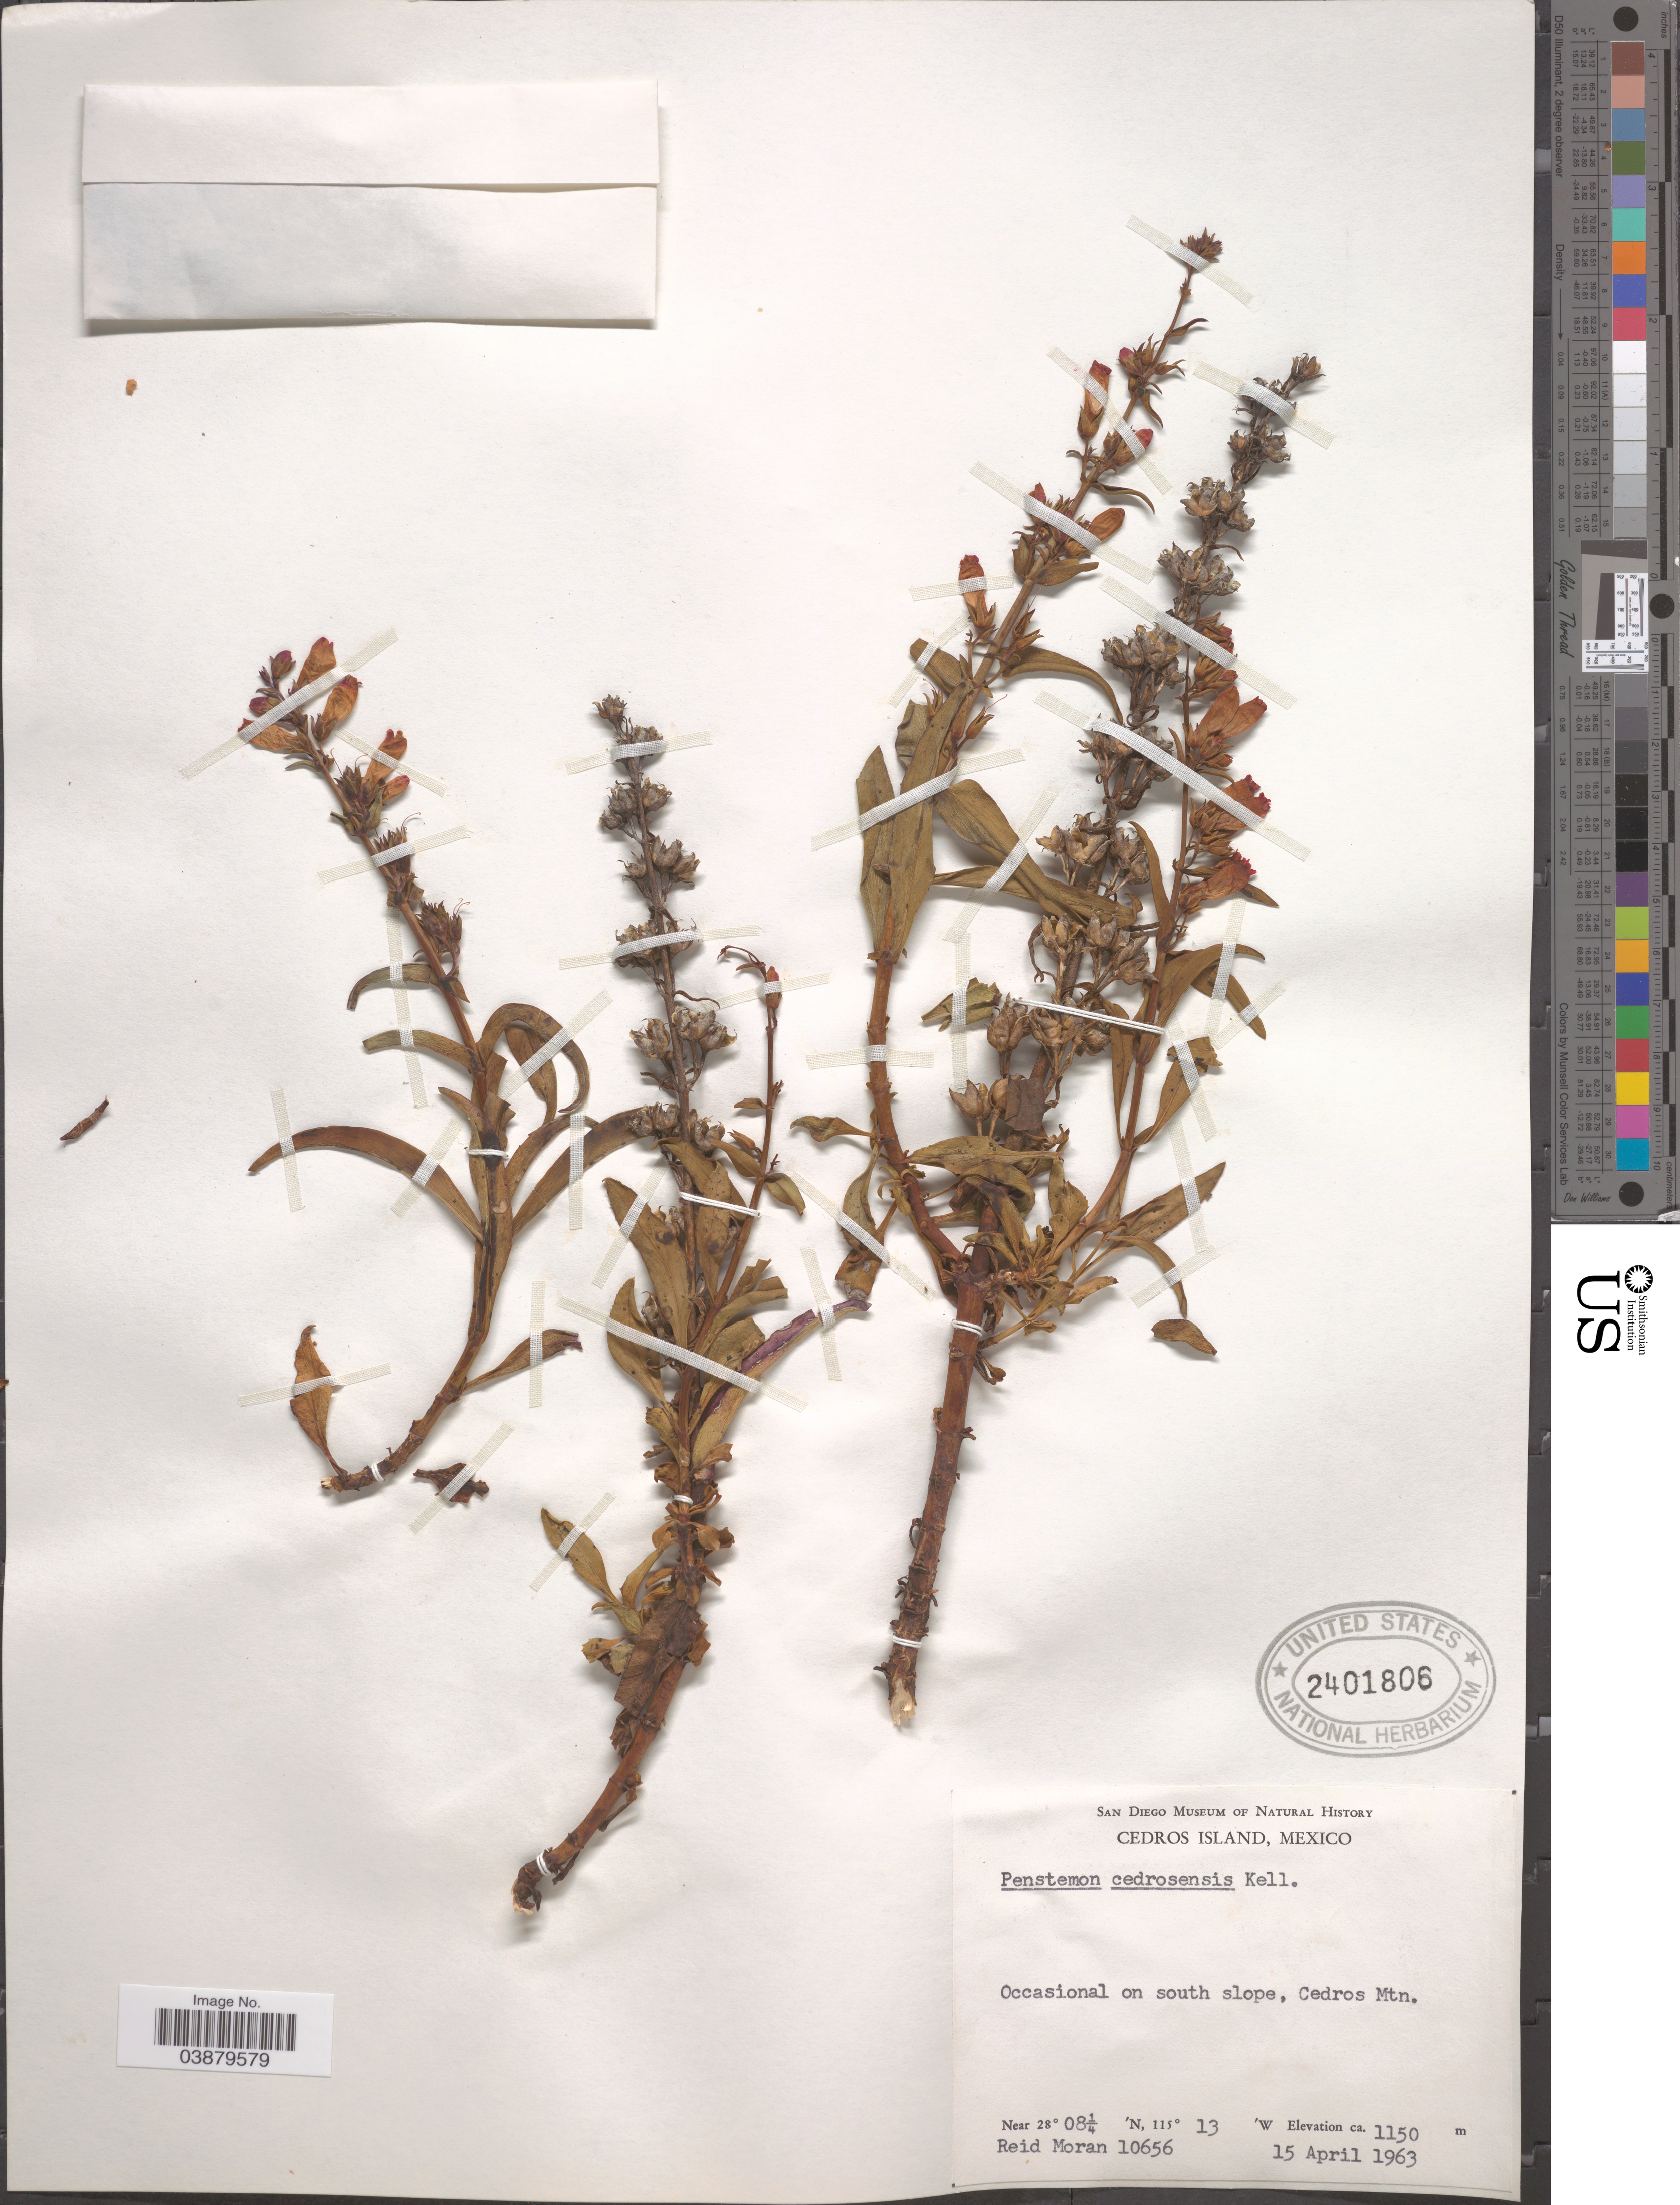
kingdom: Plantae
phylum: Tracheophyta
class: Magnoliopsida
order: Lamiales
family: Plantaginaceae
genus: Penstemon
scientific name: Penstemon cedrosensis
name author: Kellogg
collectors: R. Moran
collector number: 10656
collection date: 1963-04-15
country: Mexico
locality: Cedros Island. Occasional on south slope, Cedros Mtn.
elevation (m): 1150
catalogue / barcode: US 2401806